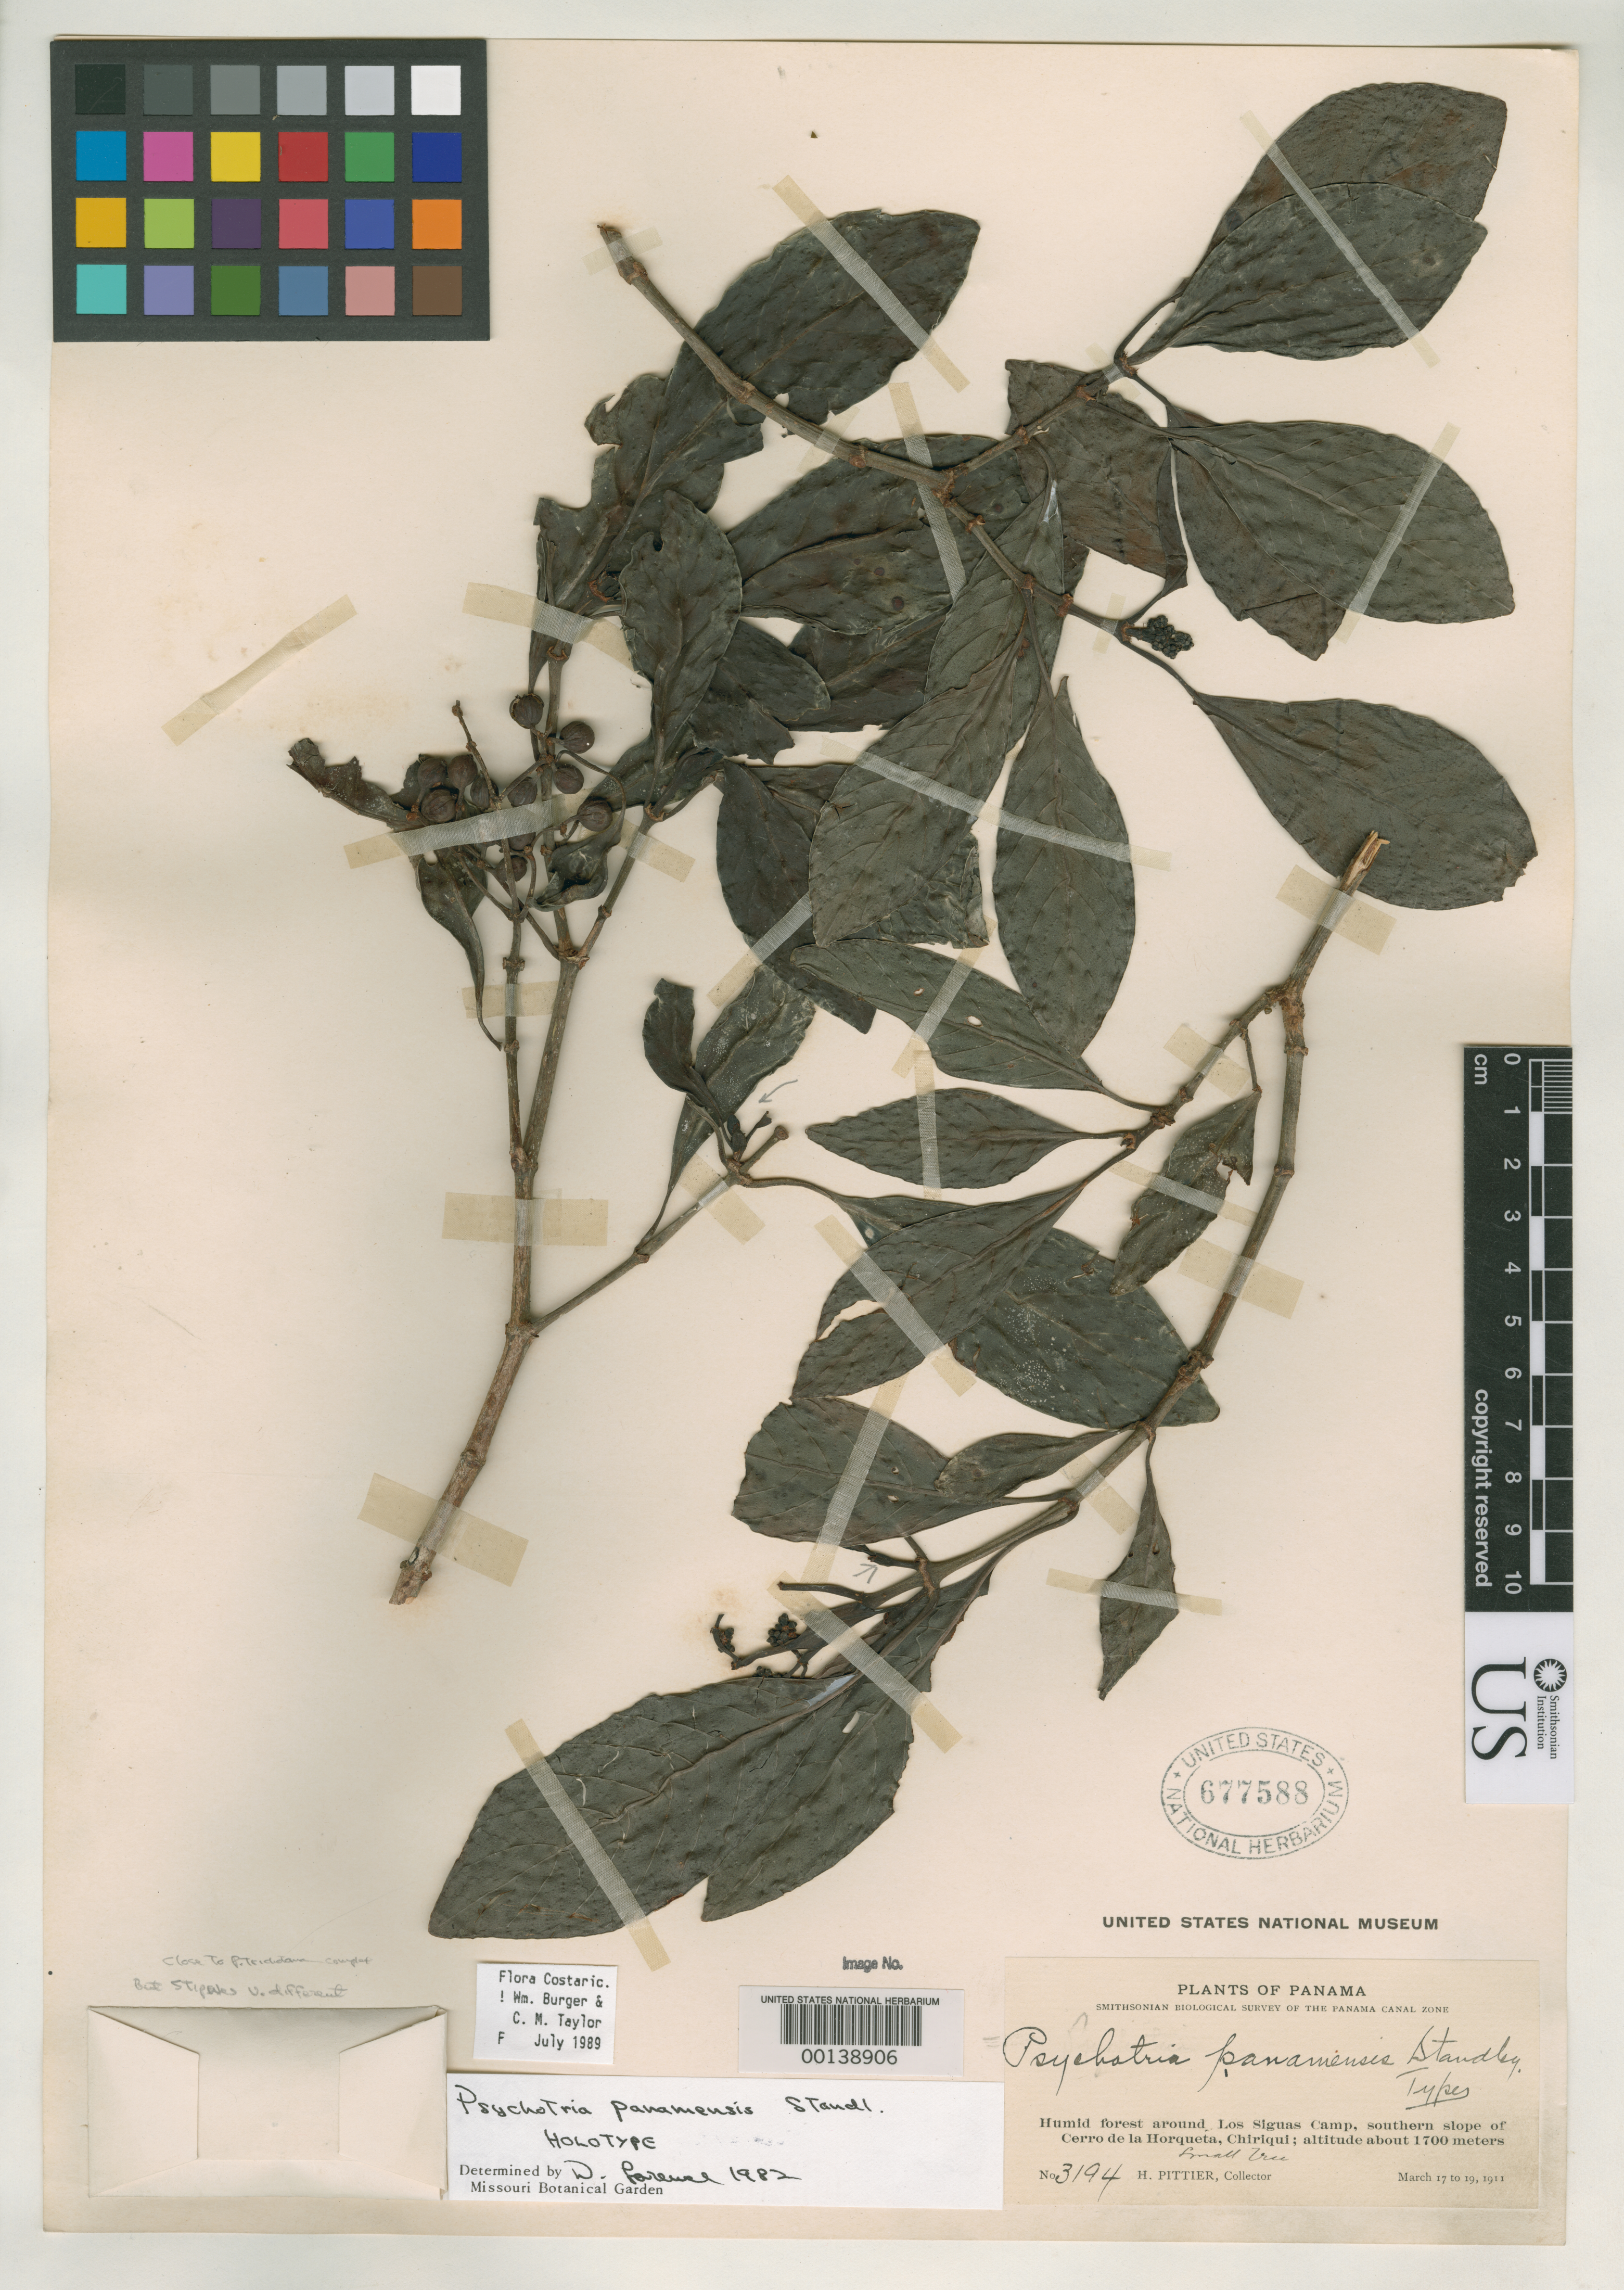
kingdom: Plantae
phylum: Tracheophyta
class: Magnoliopsida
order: Gentianales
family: Rubiaceae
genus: Psychotria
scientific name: Psychotria panamensis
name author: Standl.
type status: Holotype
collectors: H. F. Pittier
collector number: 3194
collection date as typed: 17 Mar 1911 to 19 Mar 1911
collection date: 1911-03-17/1911-03-19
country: Panama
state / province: Chiriquí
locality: Los Siguas camp, S slope of Cerro de la Horqueta.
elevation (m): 1700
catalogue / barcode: US 677588